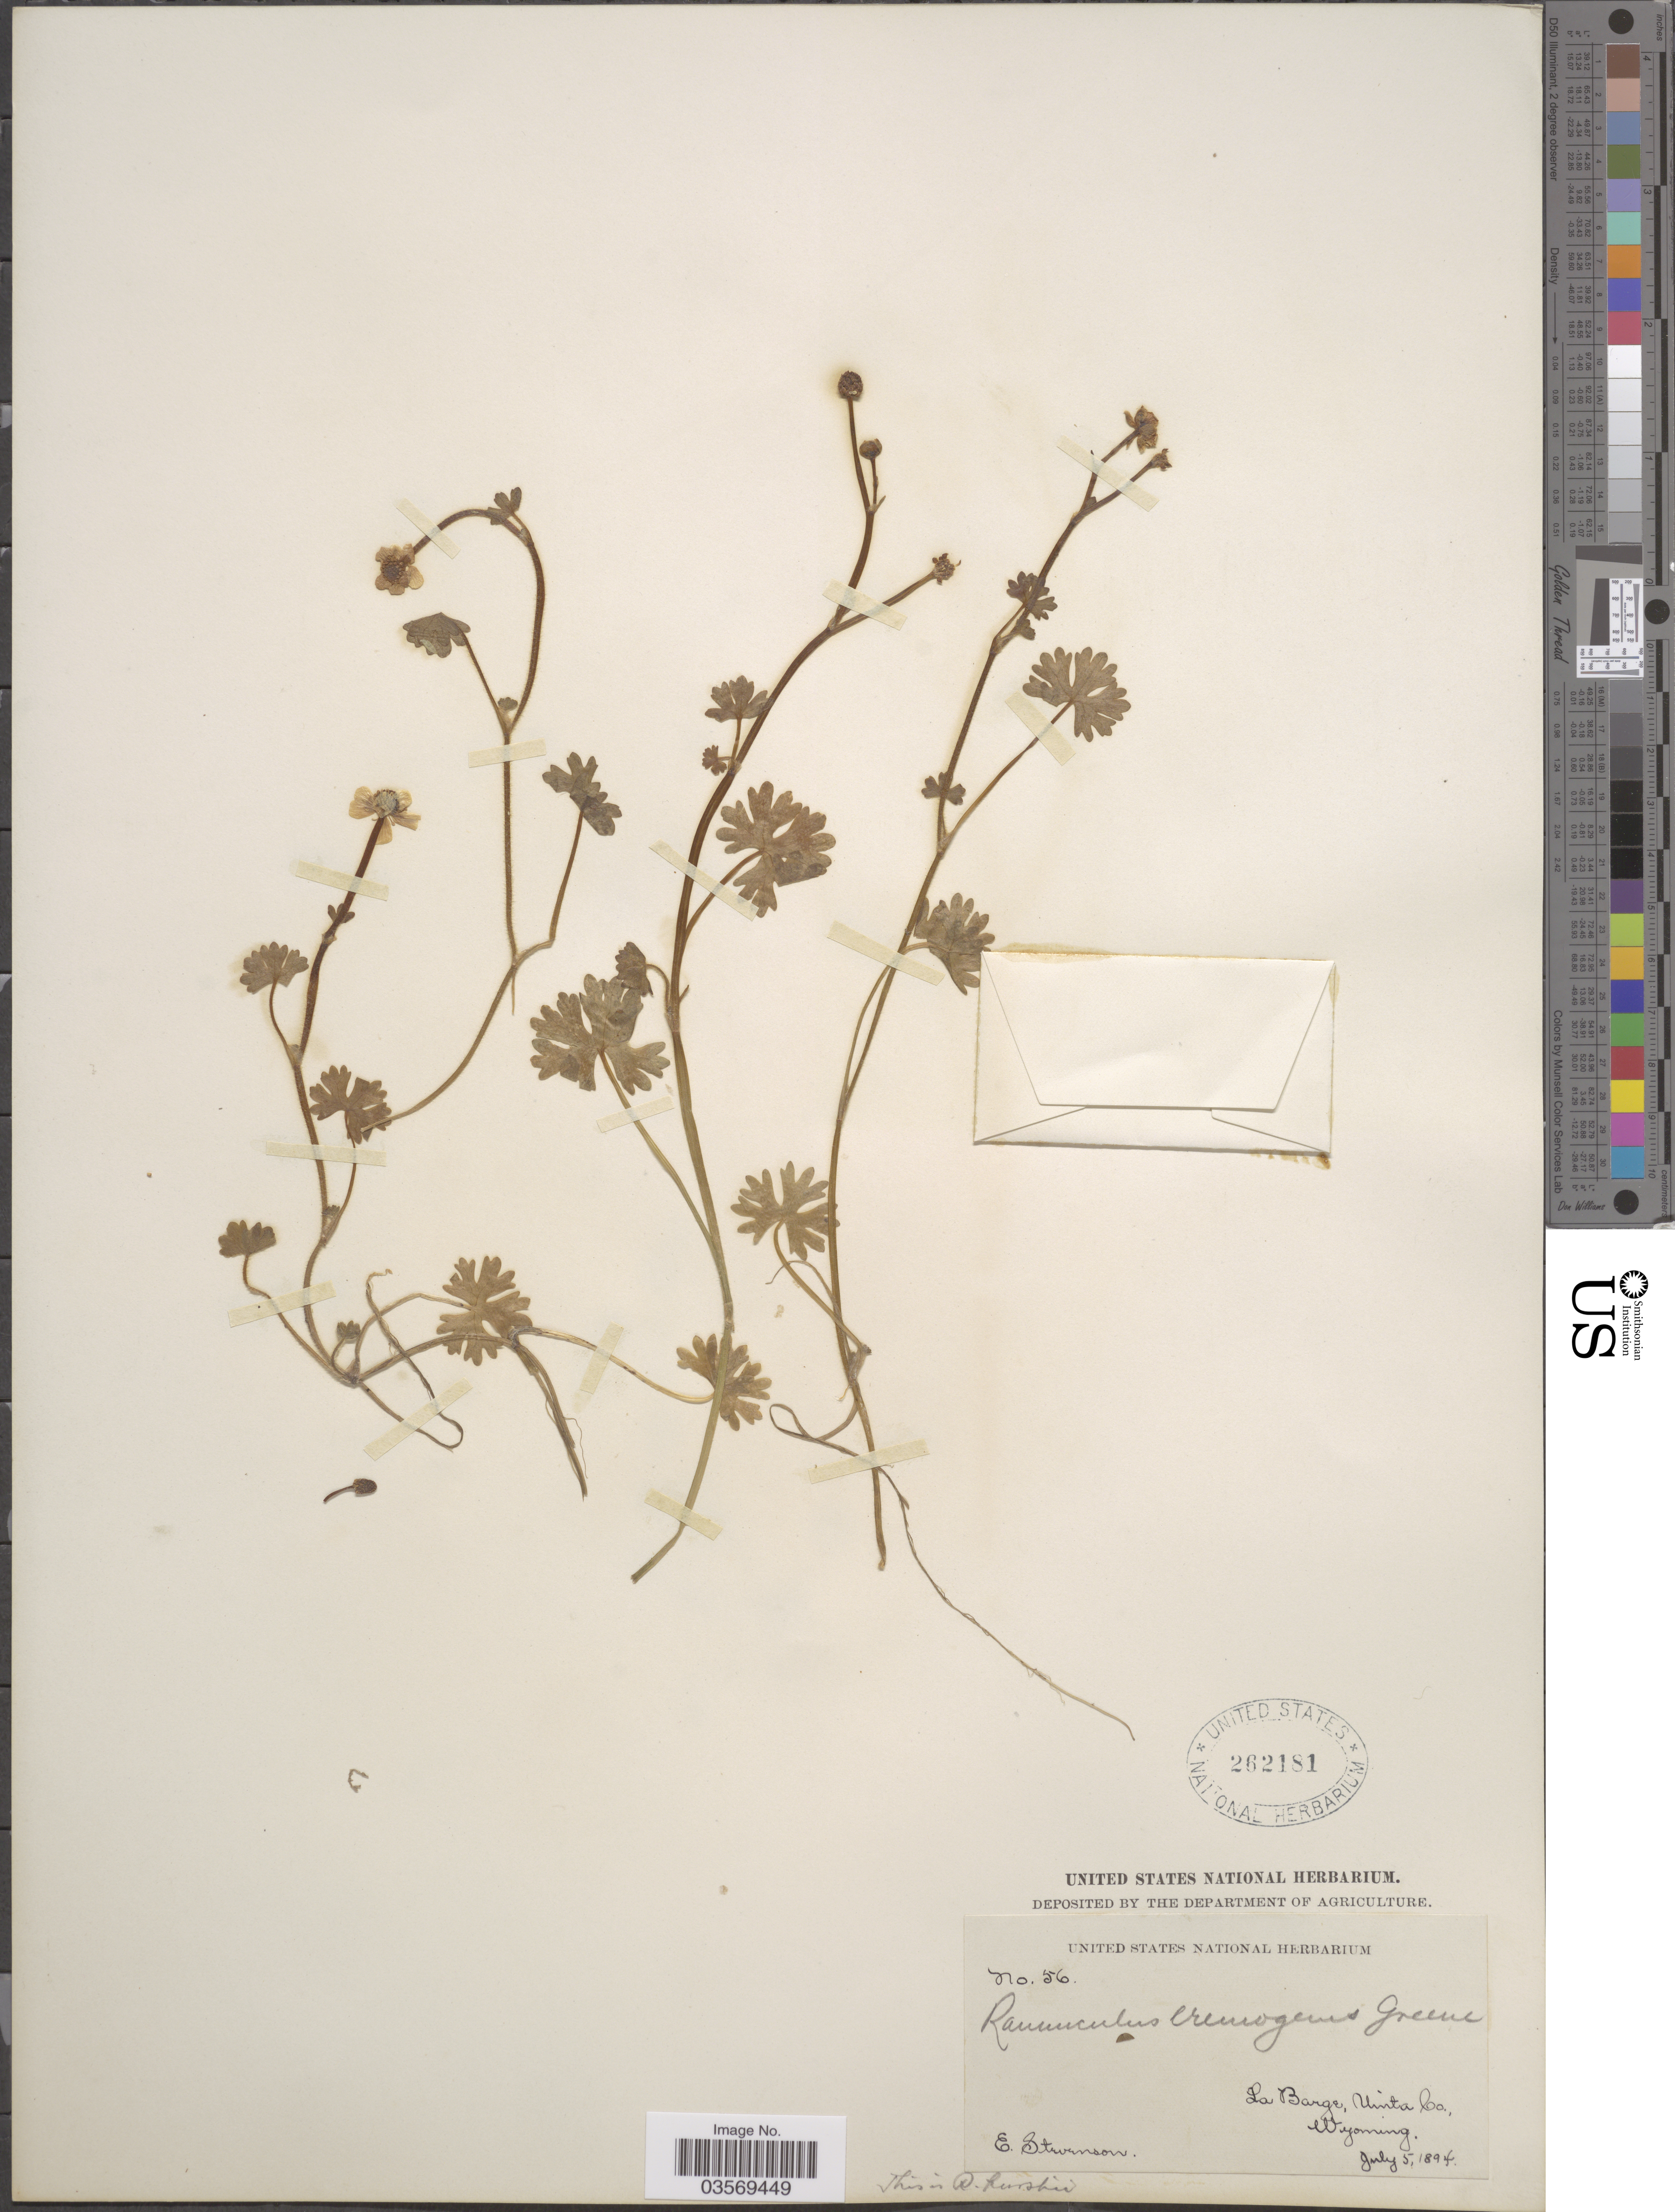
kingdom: Plantae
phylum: Tracheophyta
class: Magnoliopsida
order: Ranunculales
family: Ranunculaceae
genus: Ranunculus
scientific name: Ranunculus sceleratus var. multifidus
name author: Nutt.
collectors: E. Stevenson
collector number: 56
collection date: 1894-07-05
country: United States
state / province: Wyoming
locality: La Barge, Uinta Co.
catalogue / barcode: US 262181